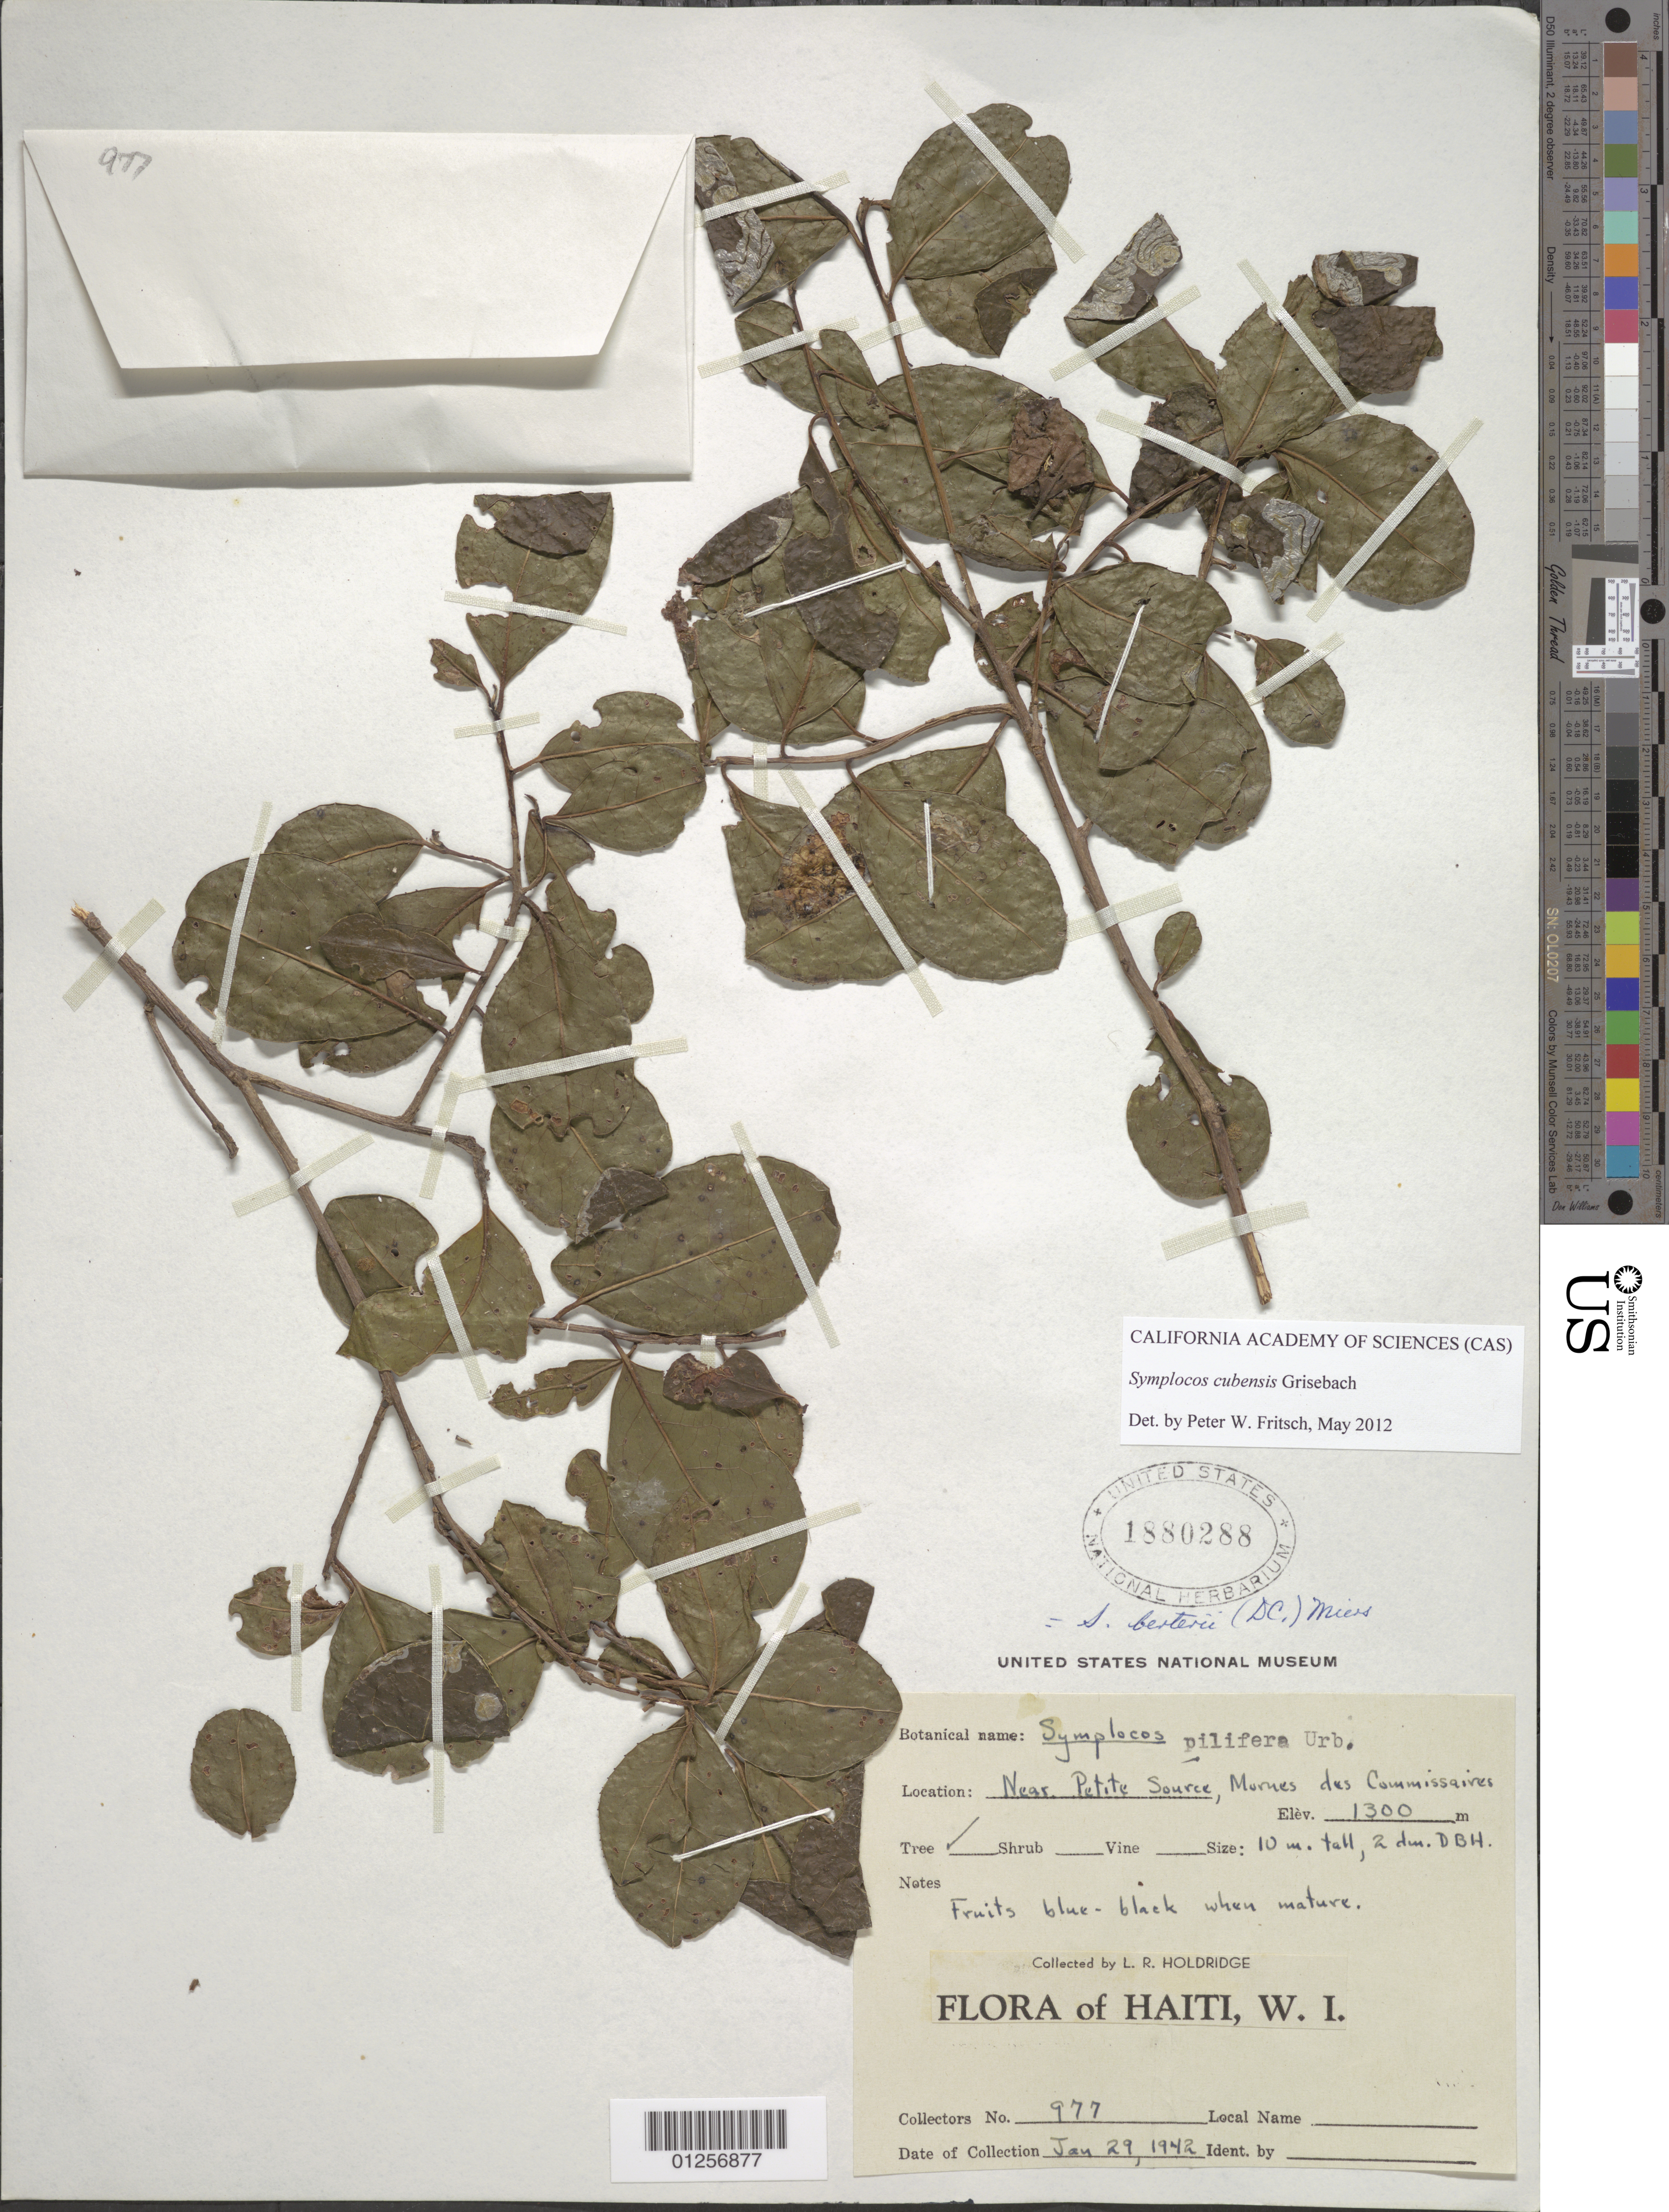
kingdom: Plantae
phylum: Tracheophyta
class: Magnoliopsida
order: Ericales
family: Symplocaceae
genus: Symplocos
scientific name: Symplocos cubensis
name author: Griseb.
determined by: Fritsch, Peter W.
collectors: L. Holdridge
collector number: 977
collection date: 1942-01-29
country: Haiti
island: Hispaniola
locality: Morne de Commisaires, near Petite Source.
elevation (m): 1300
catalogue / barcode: US 1880288